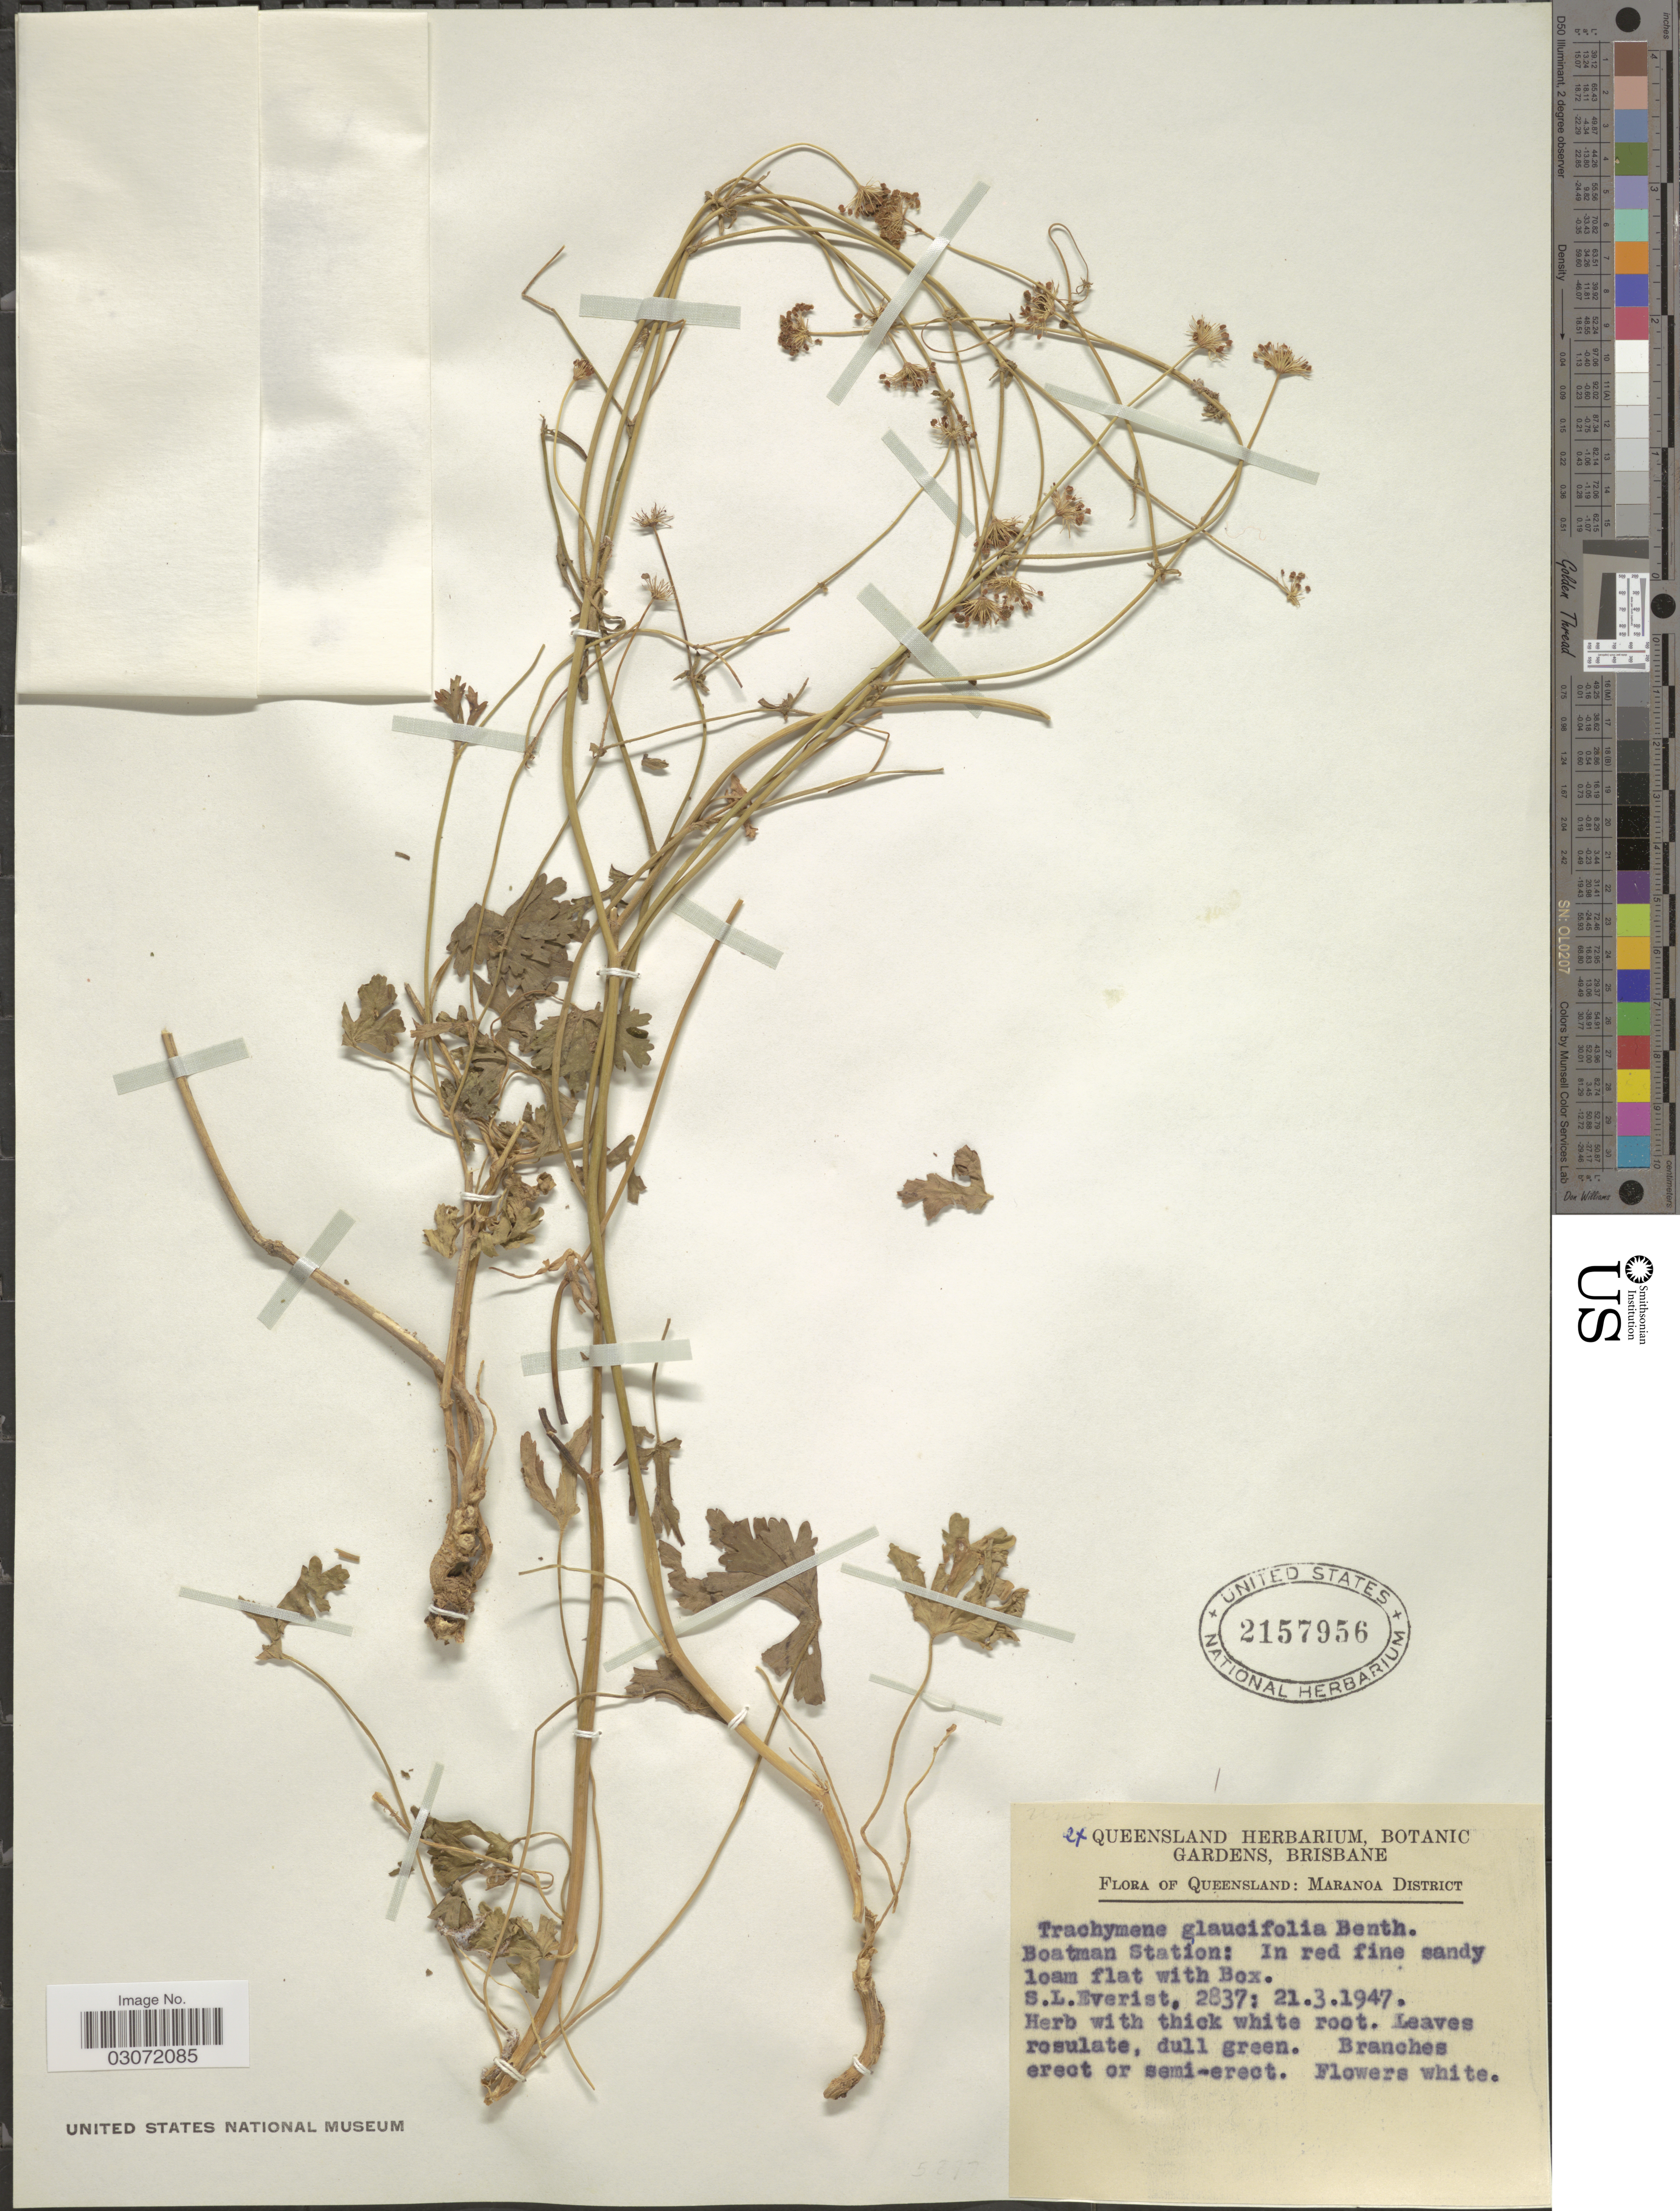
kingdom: Plantae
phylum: Tracheophyta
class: Magnoliopsida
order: Apiales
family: Araliaceae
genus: Trachymene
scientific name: Trachymene glaucifolia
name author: Benth.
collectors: S. Everist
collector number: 2837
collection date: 1947-03-21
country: Australia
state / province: Queensland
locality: Maranoa District. Boatman Station.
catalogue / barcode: US 2157956